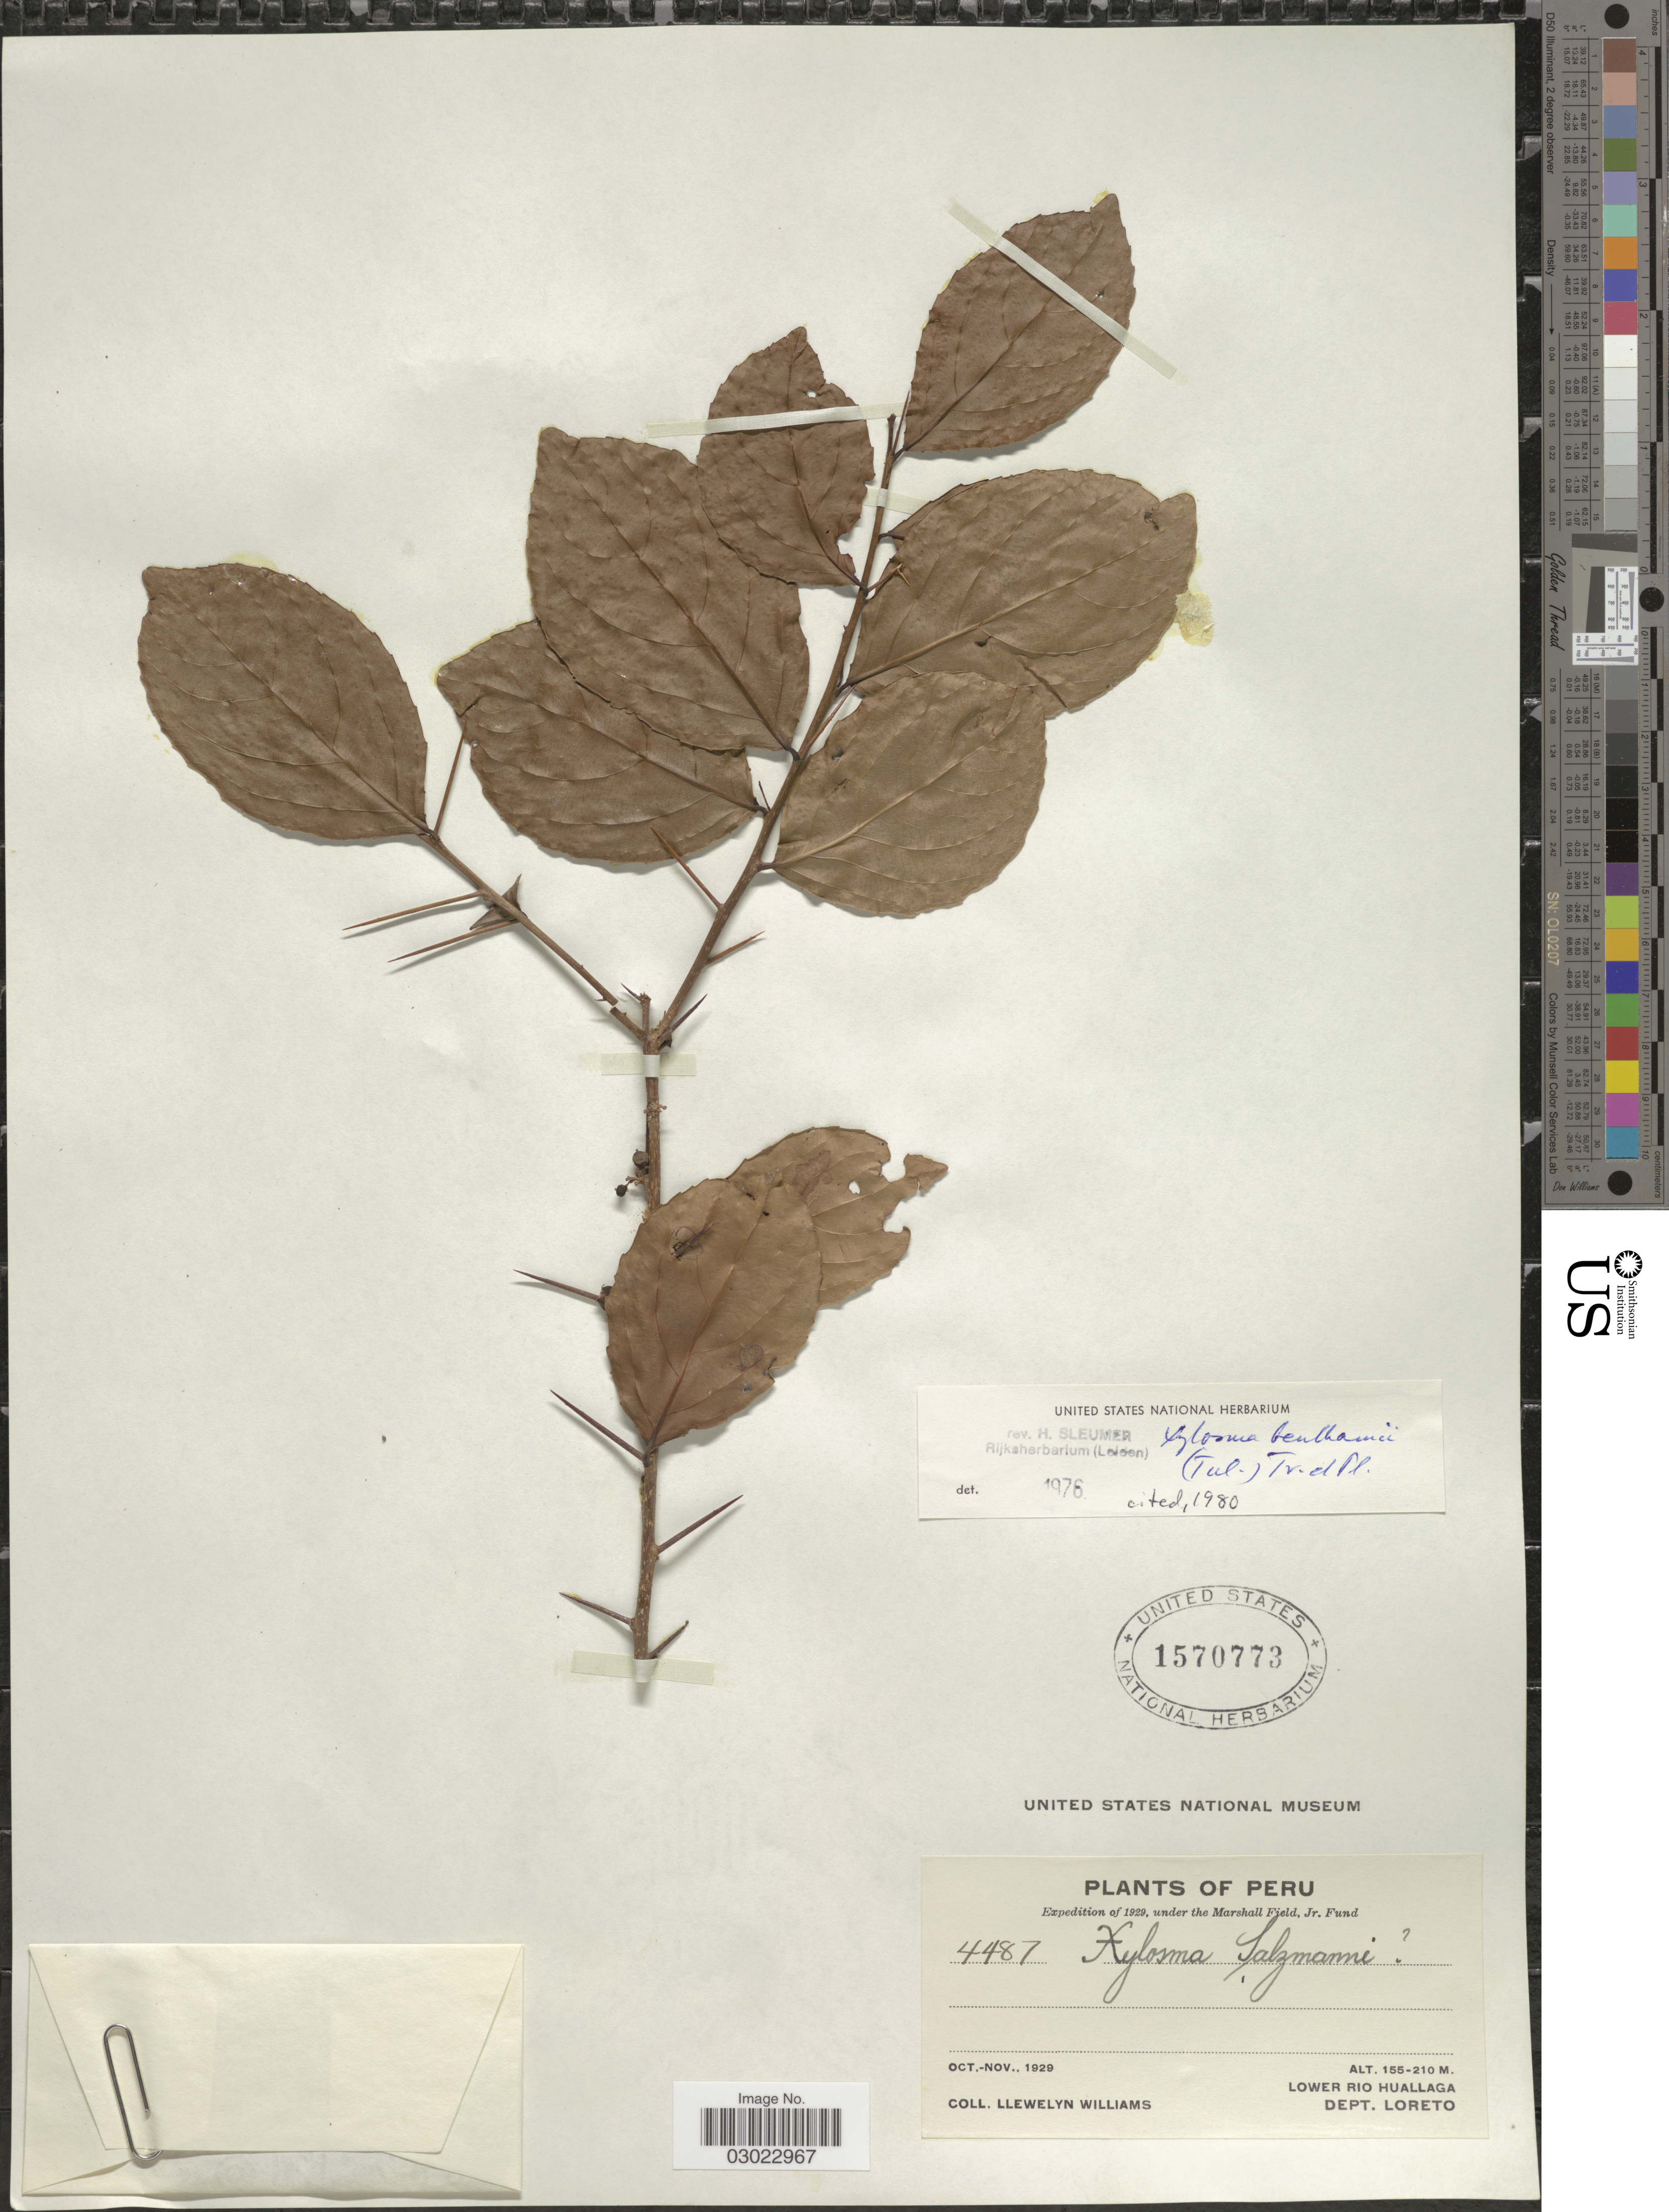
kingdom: Plantae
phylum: Tracheophyta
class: Magnoliopsida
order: Malpighiales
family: Salicaceae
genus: Xylosma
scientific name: Xylosma benthamii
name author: (Tul.) Triana & Planch.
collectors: Ll. Williams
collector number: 4487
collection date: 1929-10/1929-11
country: Peru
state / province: Loreto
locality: Lower Rio Huallaga. Dept. Loreto.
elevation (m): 155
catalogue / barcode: US 1570773